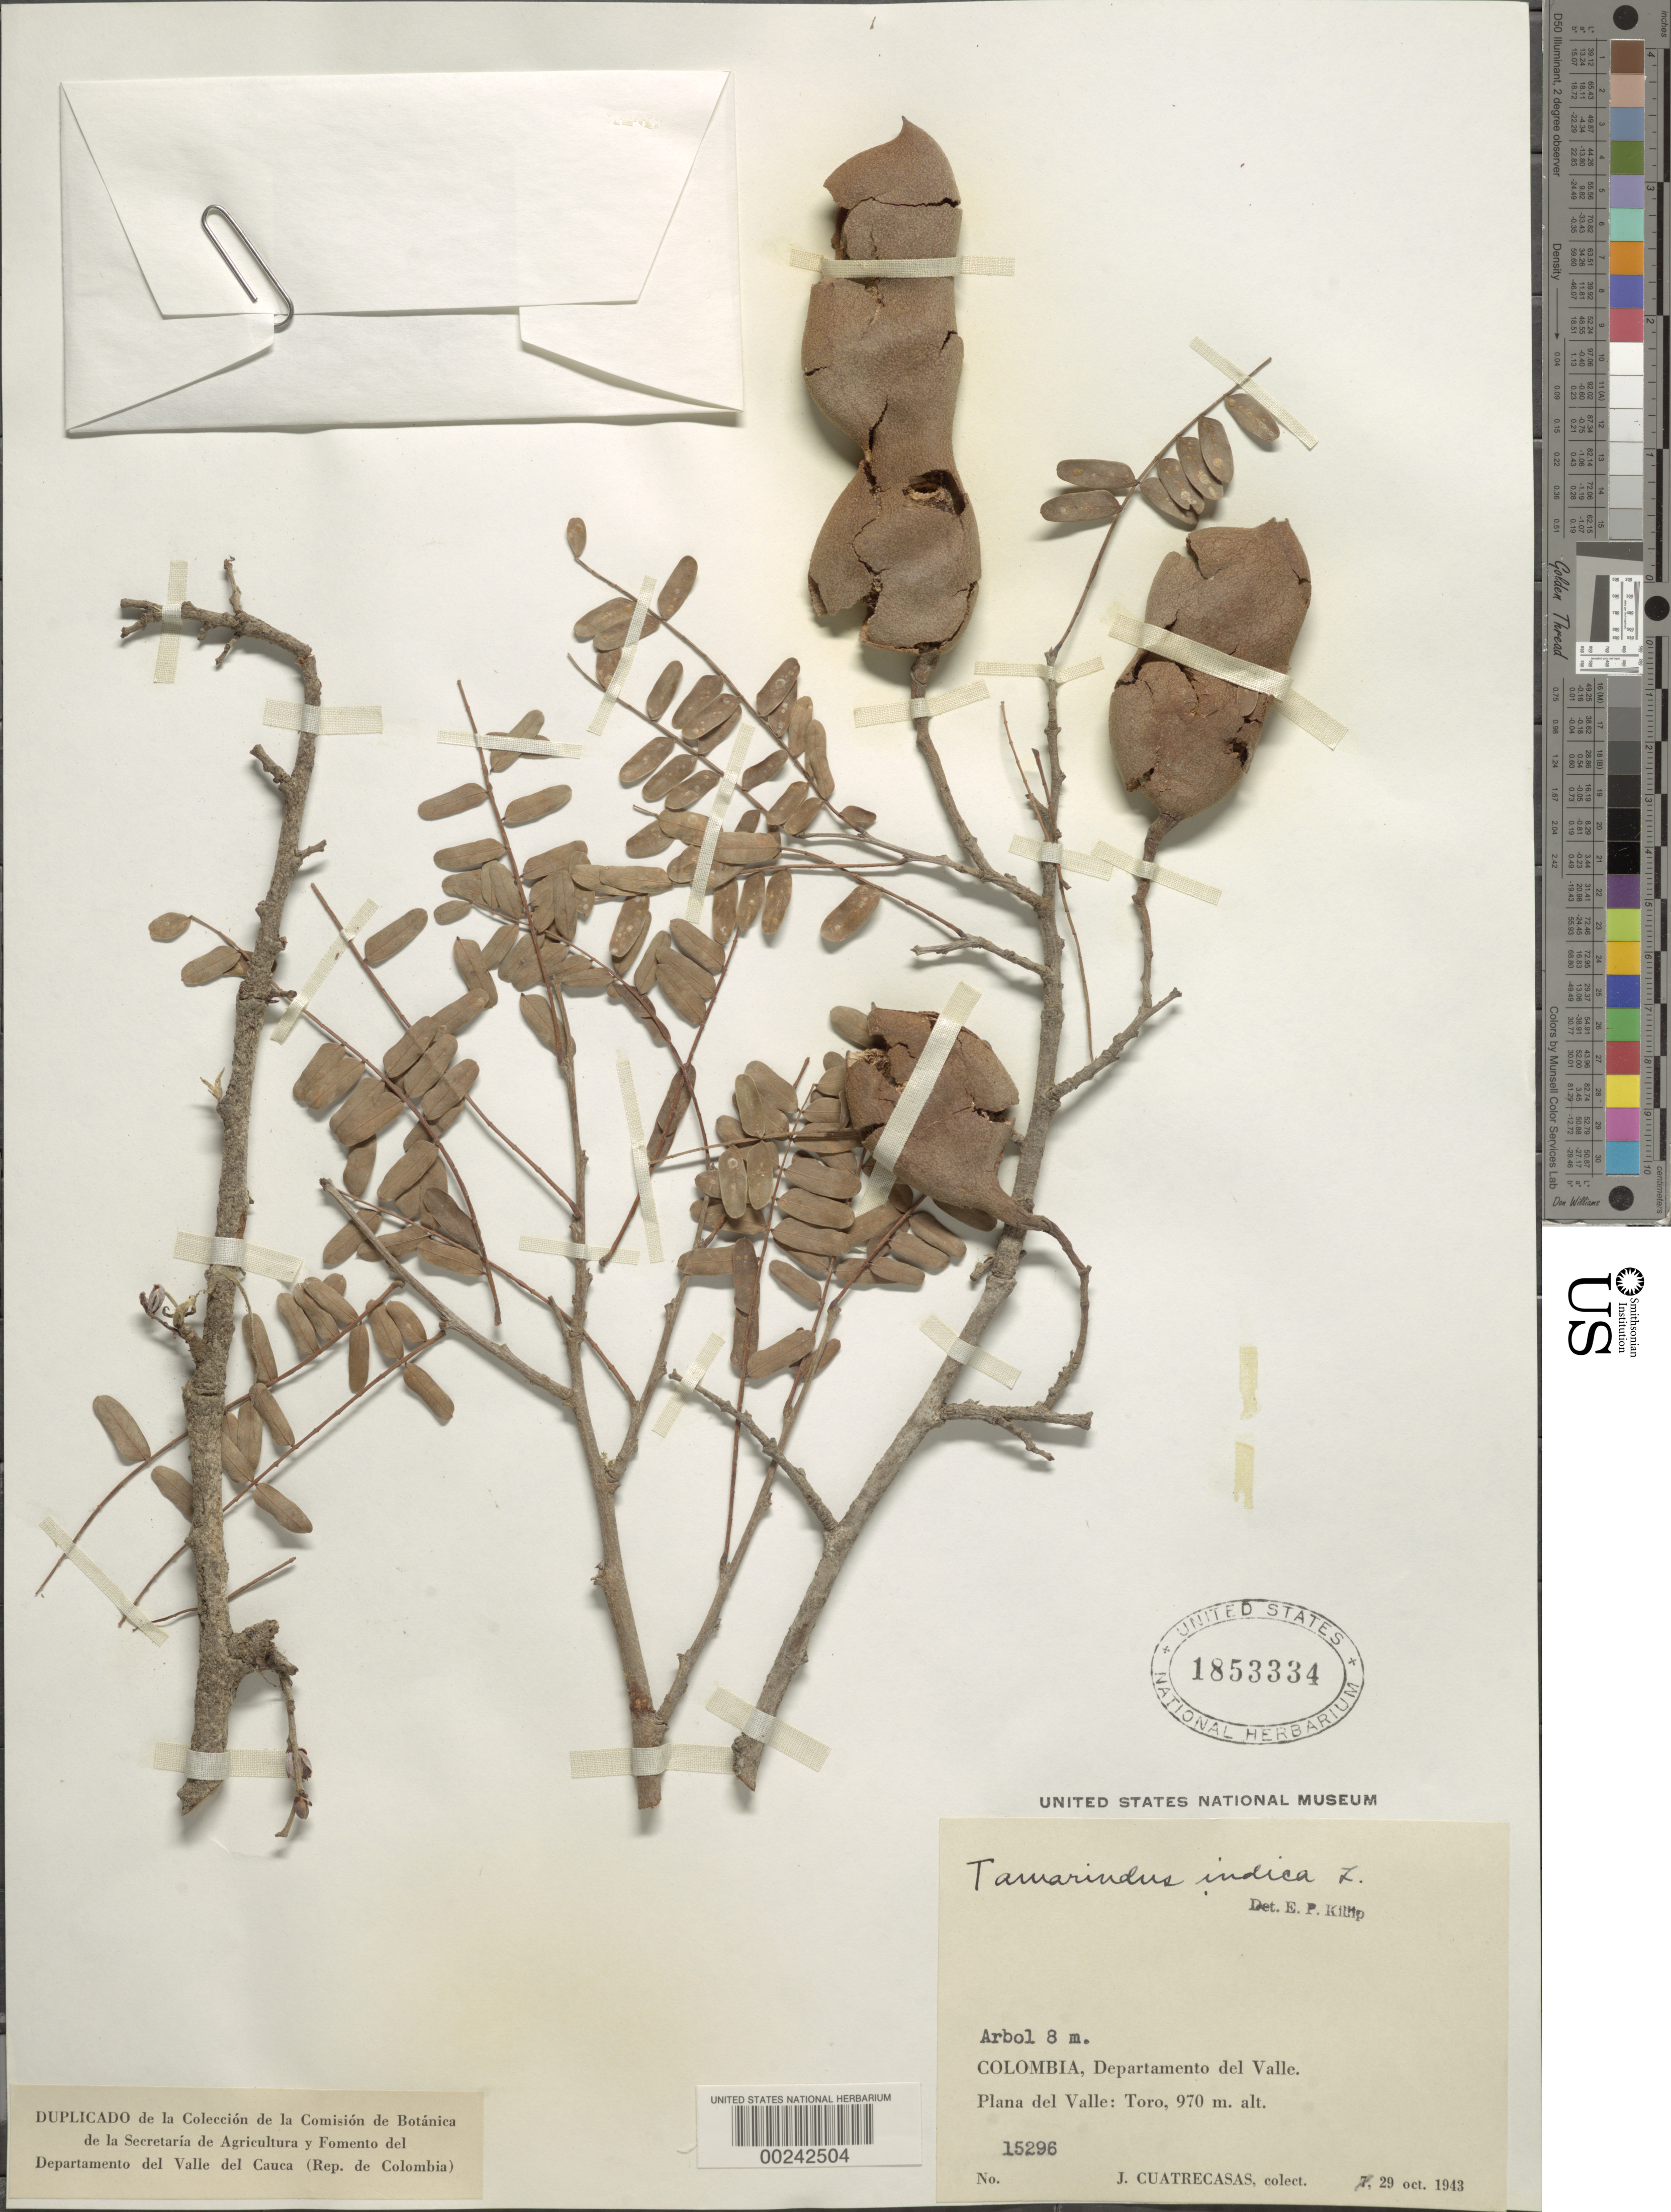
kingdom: Plantae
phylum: Tracheophyta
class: Magnoliopsida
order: Fabales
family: Fabaceae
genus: Tamarindus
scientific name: Tamarindus indica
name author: L.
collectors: J. Cuatrecasas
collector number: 15296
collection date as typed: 29 Oct 1943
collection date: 1943-10-29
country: Colombia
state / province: Valle del Cauca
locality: Toro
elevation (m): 400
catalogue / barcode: US 1853334